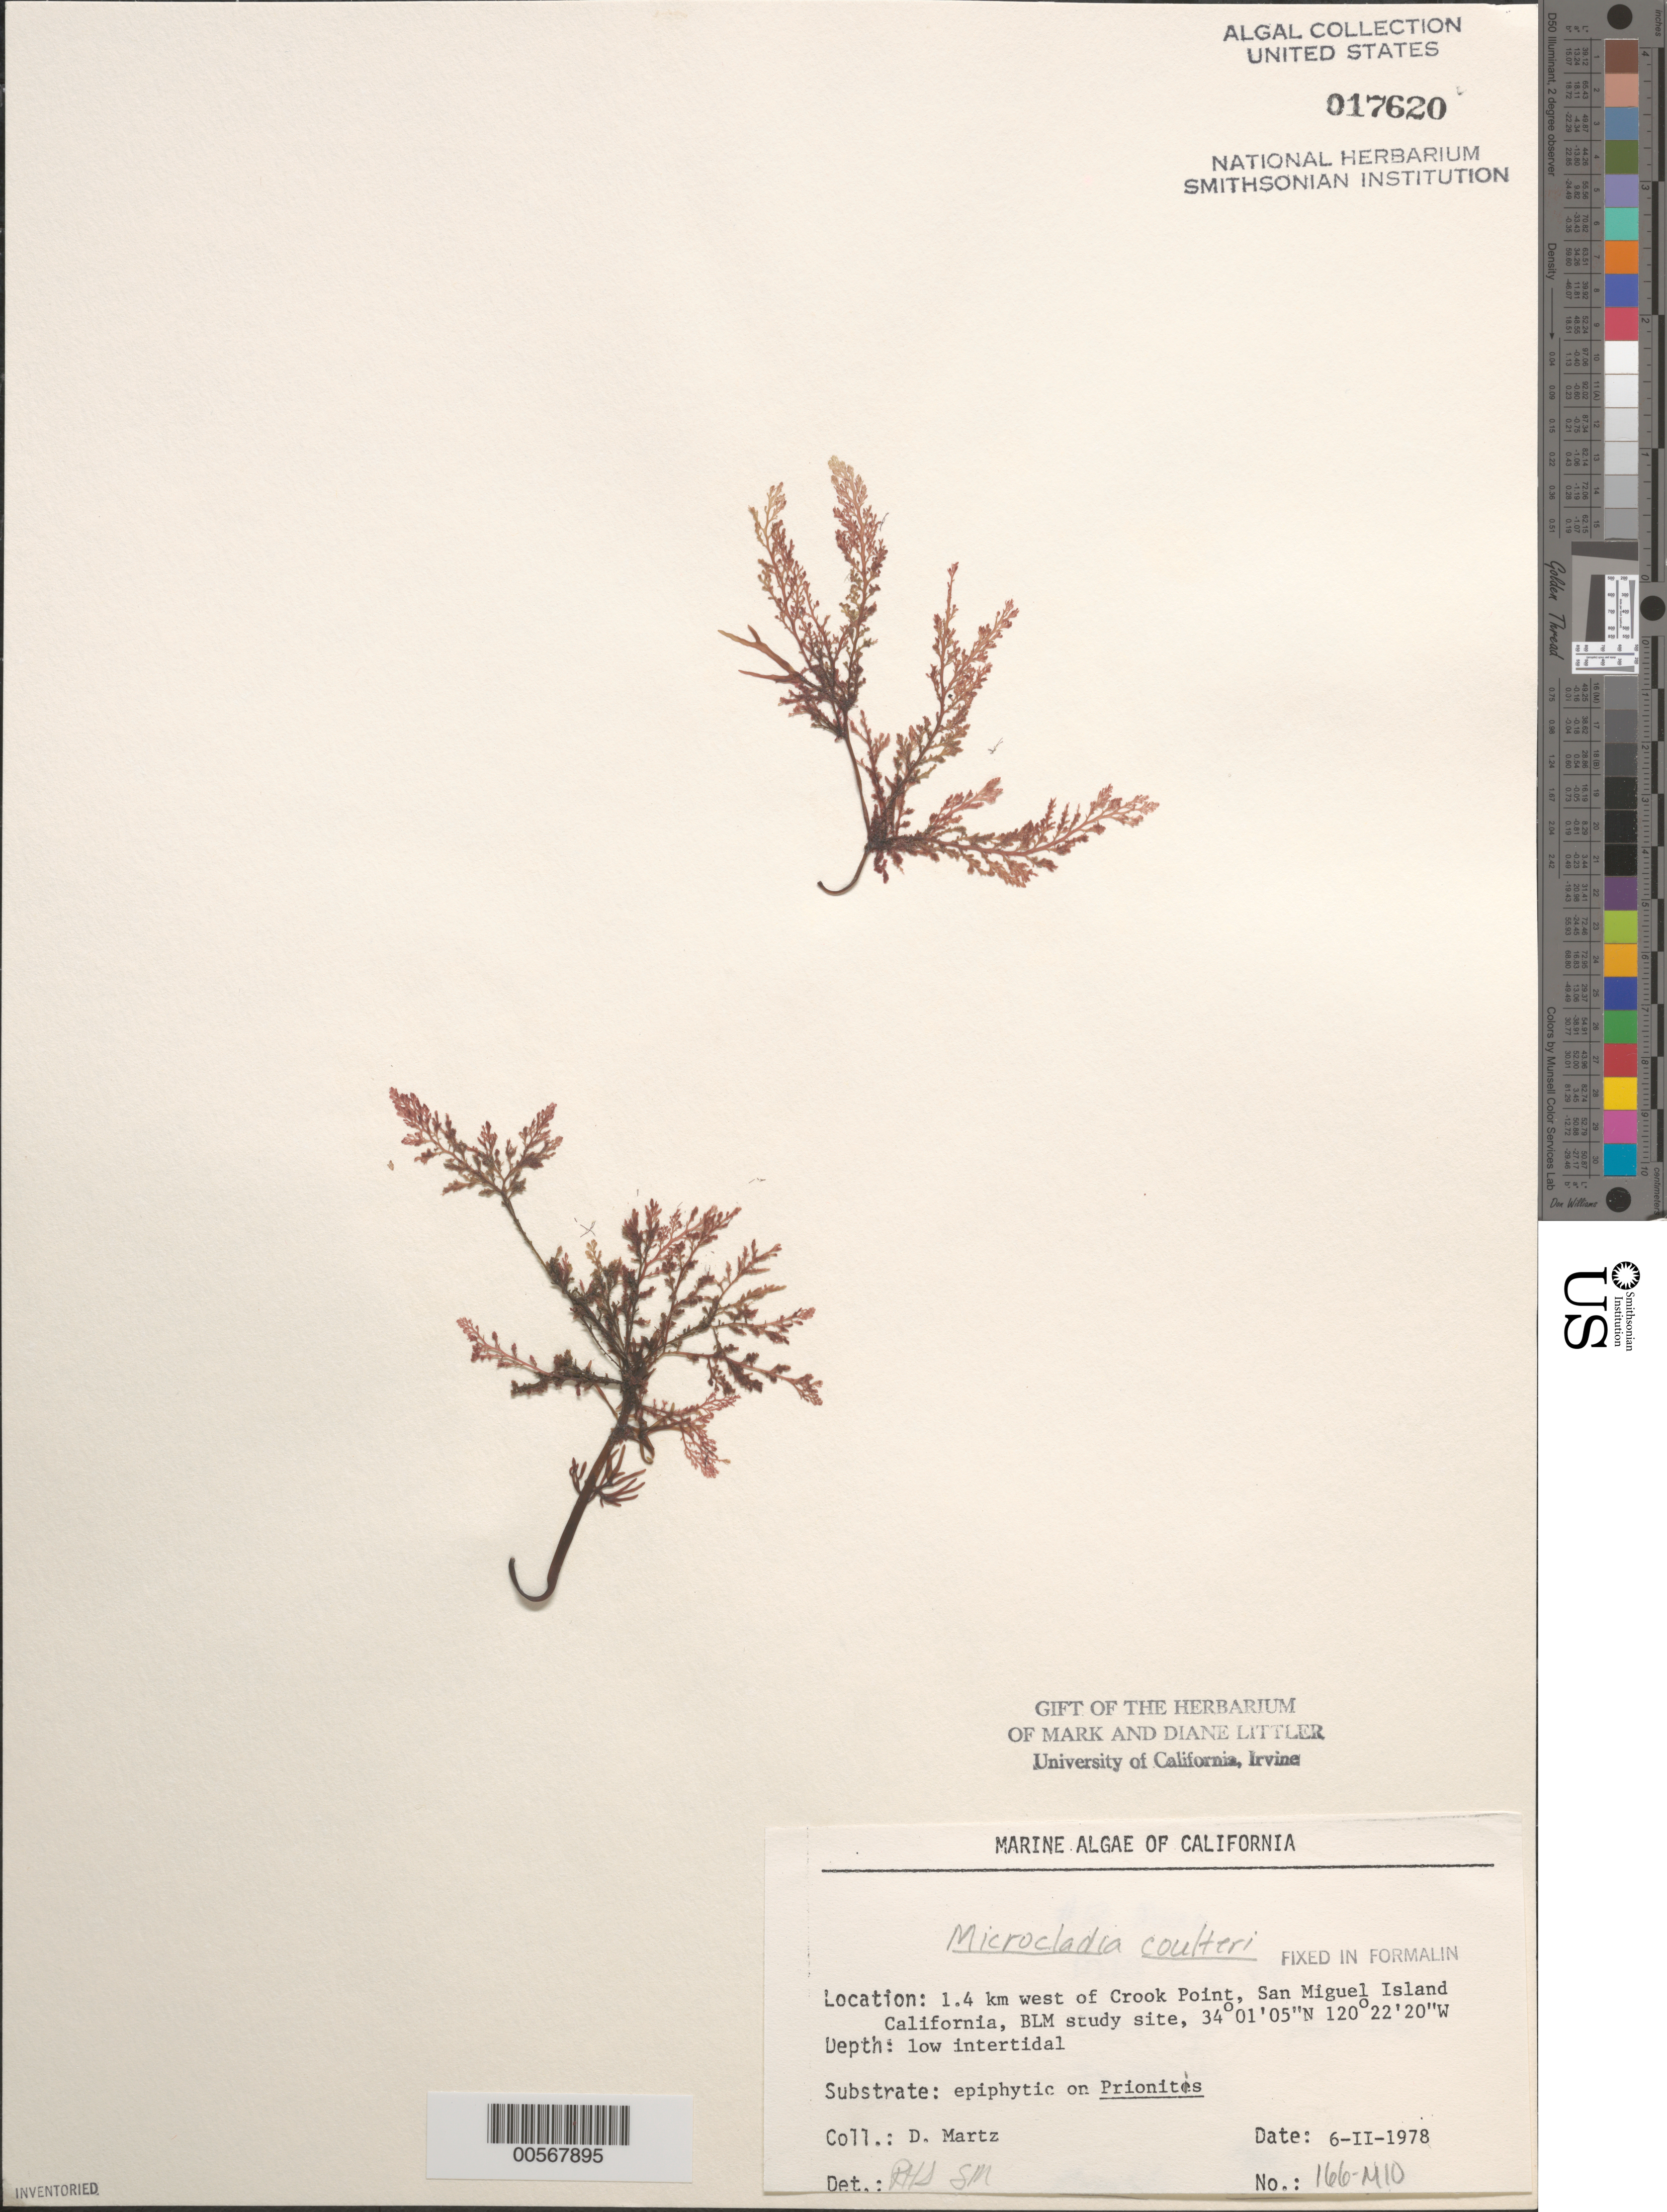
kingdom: Plantae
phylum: Rhodophyta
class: Florideophyceae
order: Ceramiales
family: Ceramiaceae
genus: Microcladia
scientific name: Microcladia coulteri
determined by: Sims, Robert H.; Murray, S. N.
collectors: D. Martz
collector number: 166-mio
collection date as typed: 06 Feb 1978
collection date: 1978-02-06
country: United States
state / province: California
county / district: Santa Barbara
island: San Miguel Island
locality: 1.4 km north of Crook Point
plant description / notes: BLM-SOCALBIGHT Rocky Intertidal Survey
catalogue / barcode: US 17620